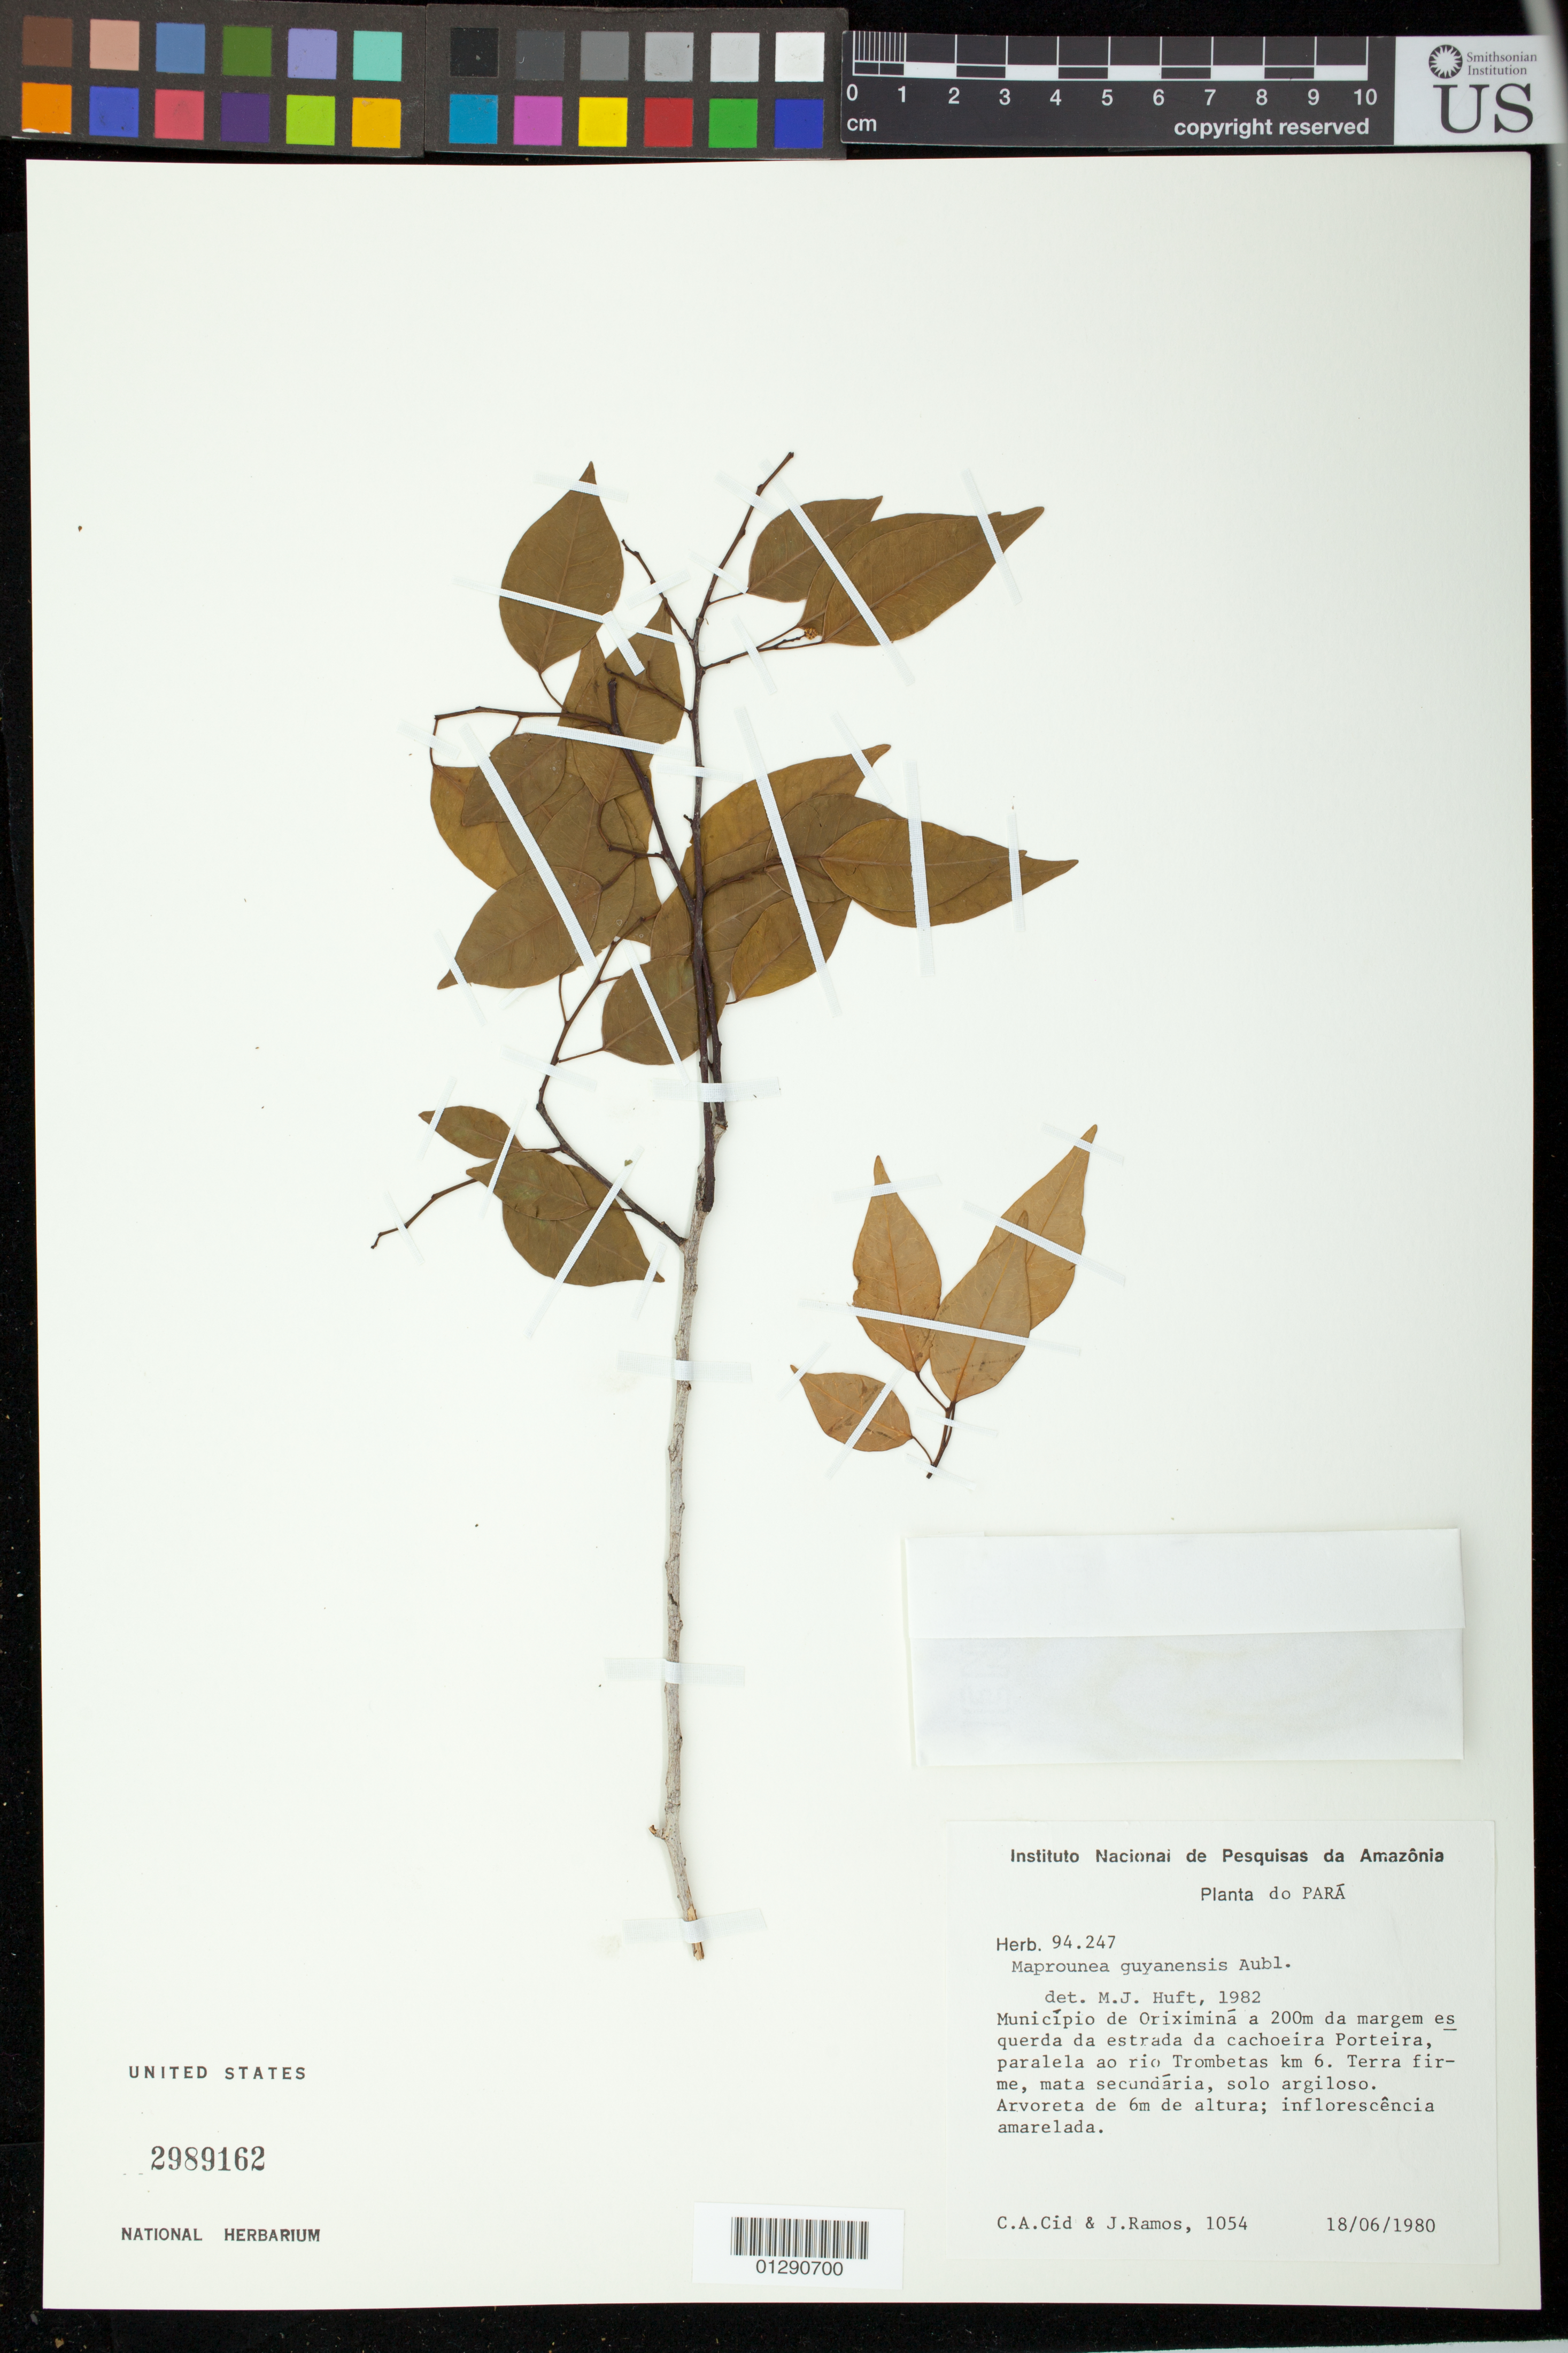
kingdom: Plantae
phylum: Tracheophyta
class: Magnoliopsida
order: Malpighiales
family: Euphorbiaceae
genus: Maprounea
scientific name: Maprounea guianensis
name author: Aubl.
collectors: C. A. Cid Ferreira & J. Ramos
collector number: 1054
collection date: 1980-06-18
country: Brazil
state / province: Para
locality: Municipio de Oriximina a 200m da margem es querda da estrada da cachoeira , paralela ao rio Trombetas km 6.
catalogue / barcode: US 2989162